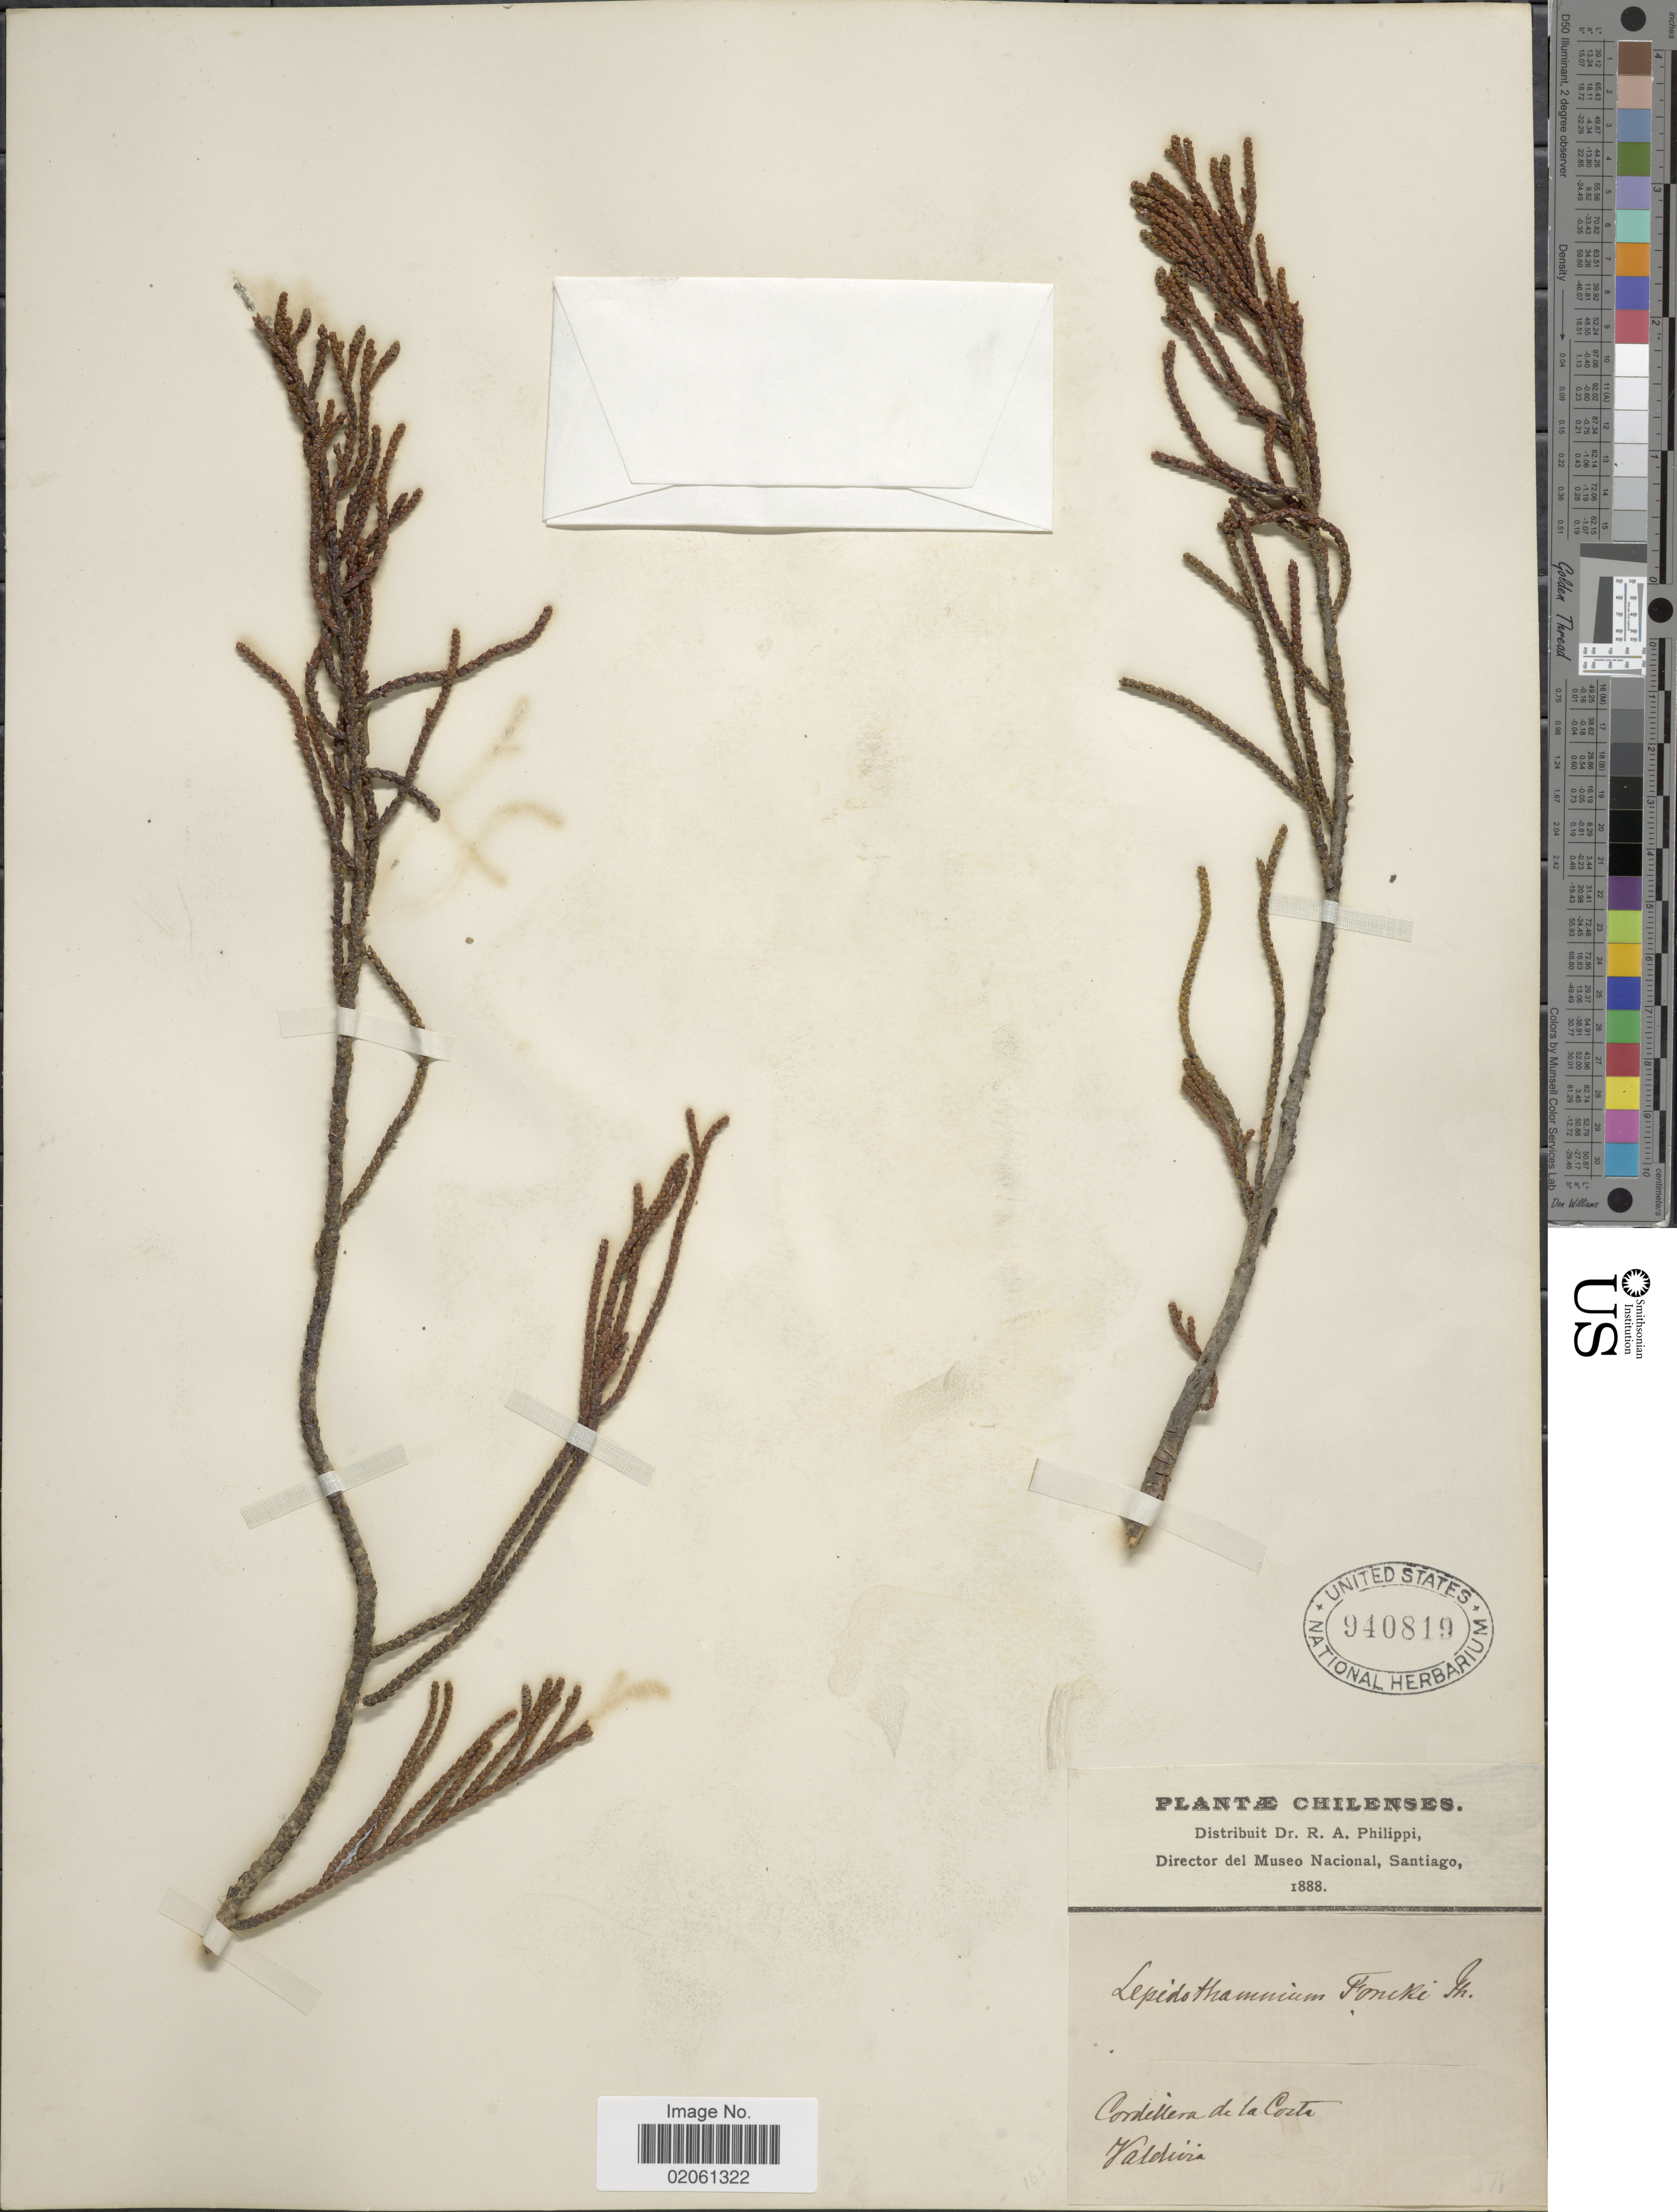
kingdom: Plantae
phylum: Tracheophyta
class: Pinopsida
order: Pinales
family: Podocarpaceae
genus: Dacrydium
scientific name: Dacrydium fonckii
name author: (Phil.) Benth. & Hook. f.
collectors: R. A. Philippi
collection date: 1888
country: Chile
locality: Cordillera de la Corte. Valdivia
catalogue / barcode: US 940819